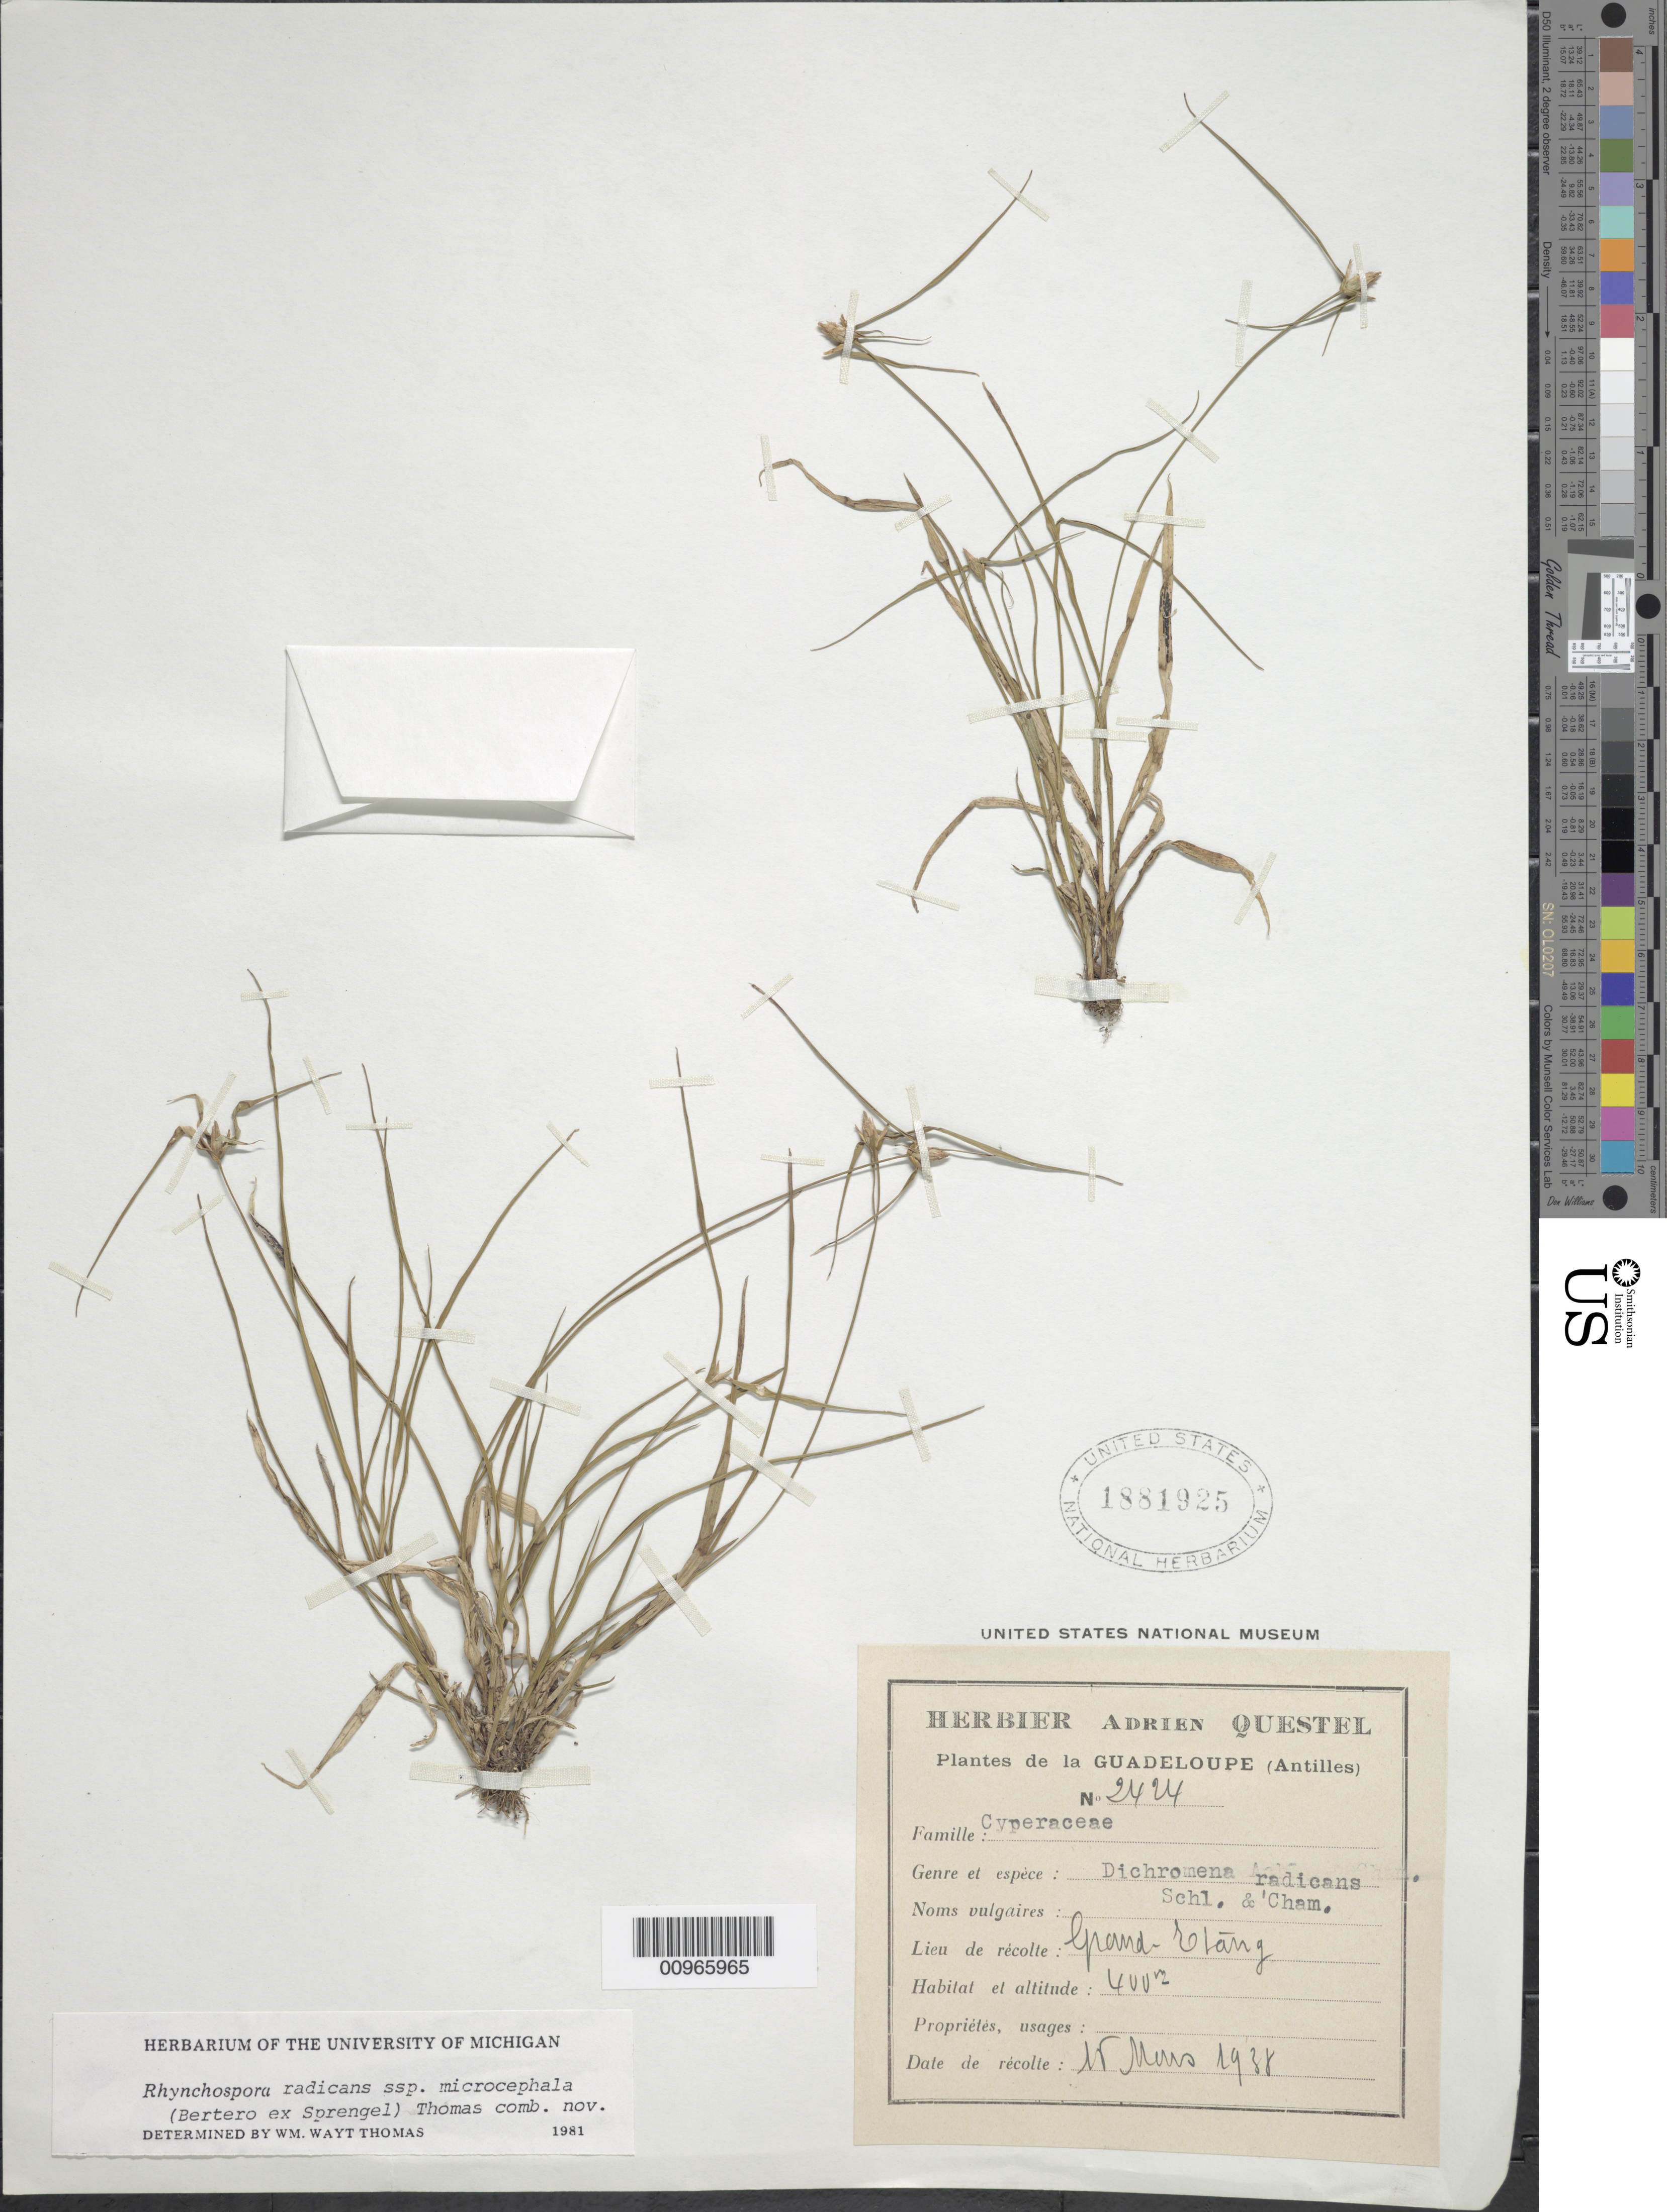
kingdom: Plantae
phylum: Tracheophyta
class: Liliopsida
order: Poales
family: Cyperaceae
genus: Rhynchospora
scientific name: Rhynchospora radicans subsp. microcephala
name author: (Bertero ex Spreng.) W.W. Thomas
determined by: Thomas, W. W., (NY), New York Botanical Garden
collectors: A. Questel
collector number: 2424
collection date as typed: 15 Mar 1938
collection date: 1938-03-15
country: Guadeloupe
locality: Grand Etang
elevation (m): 400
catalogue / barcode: US 1881925